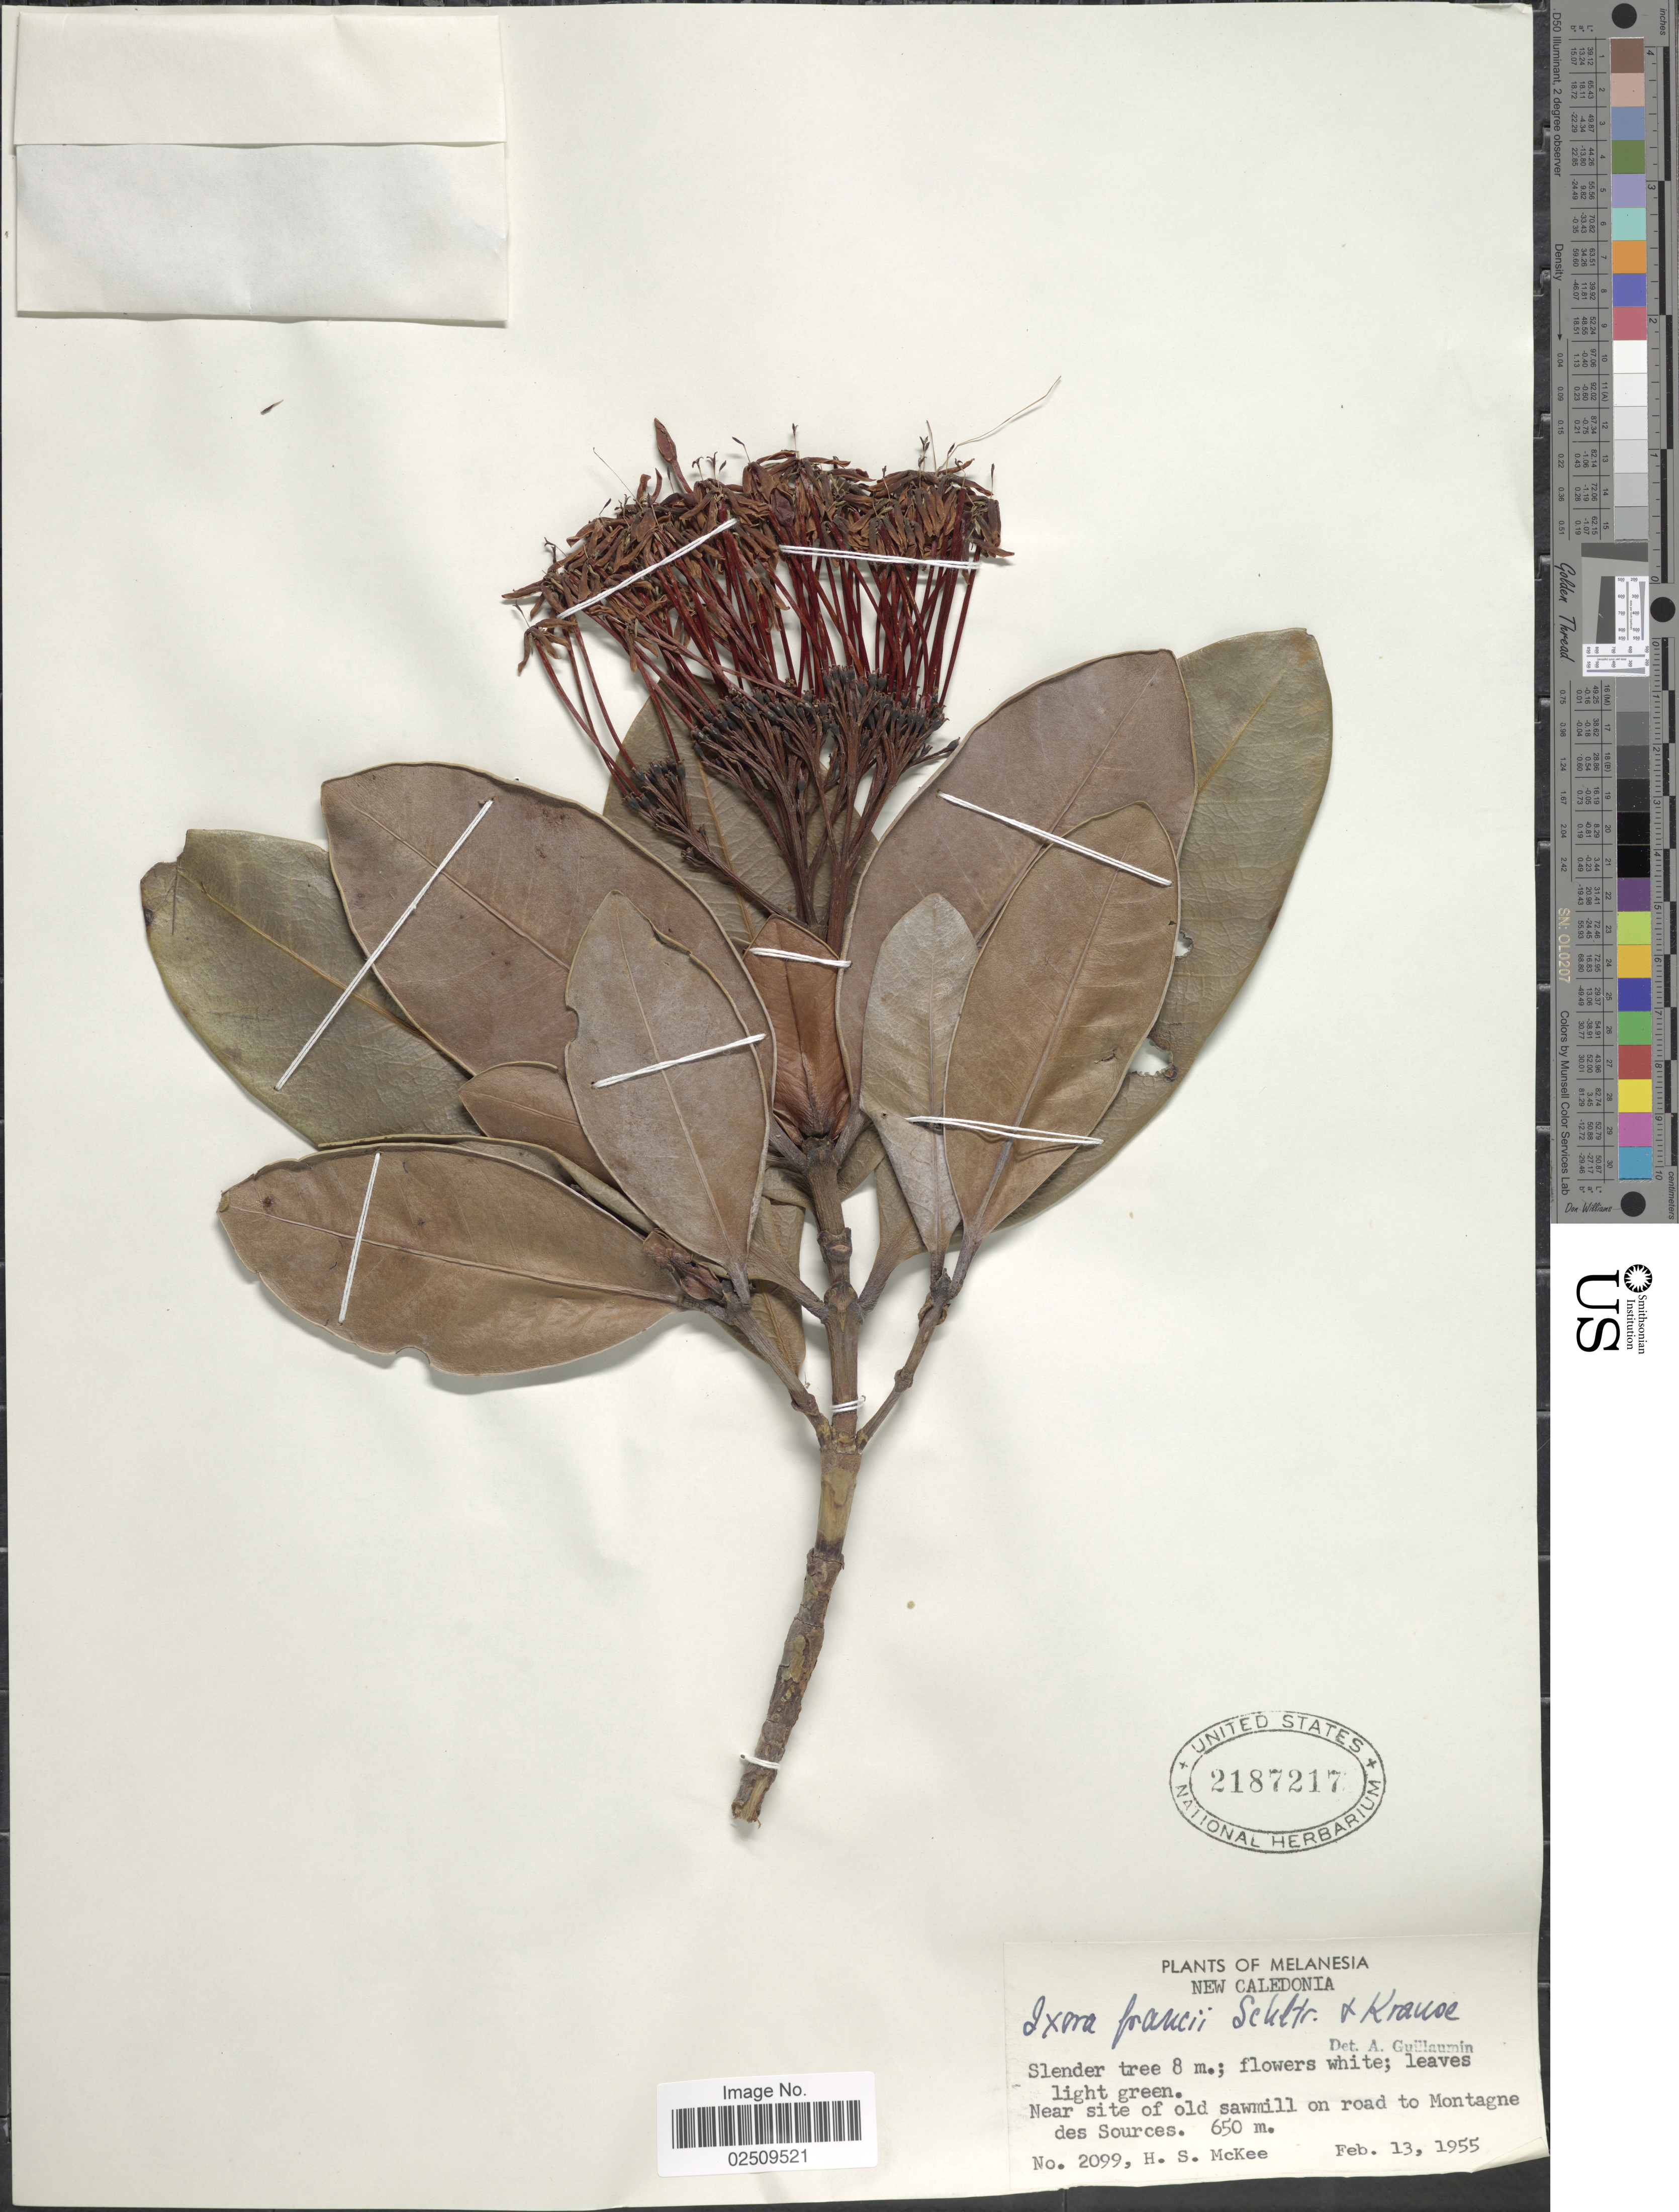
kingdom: Plantae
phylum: Tracheophyta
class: Magnoliopsida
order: Gentianales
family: Rubiaceae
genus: Ixora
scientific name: Ixora francii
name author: Schltr. & K. Krause in Schltr.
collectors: H. S. McKee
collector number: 2099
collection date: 1955-02-13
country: New Caledonia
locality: Melanesia, Near site of old sawmille on road to Montagne des Sources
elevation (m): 650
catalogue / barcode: US 2187217